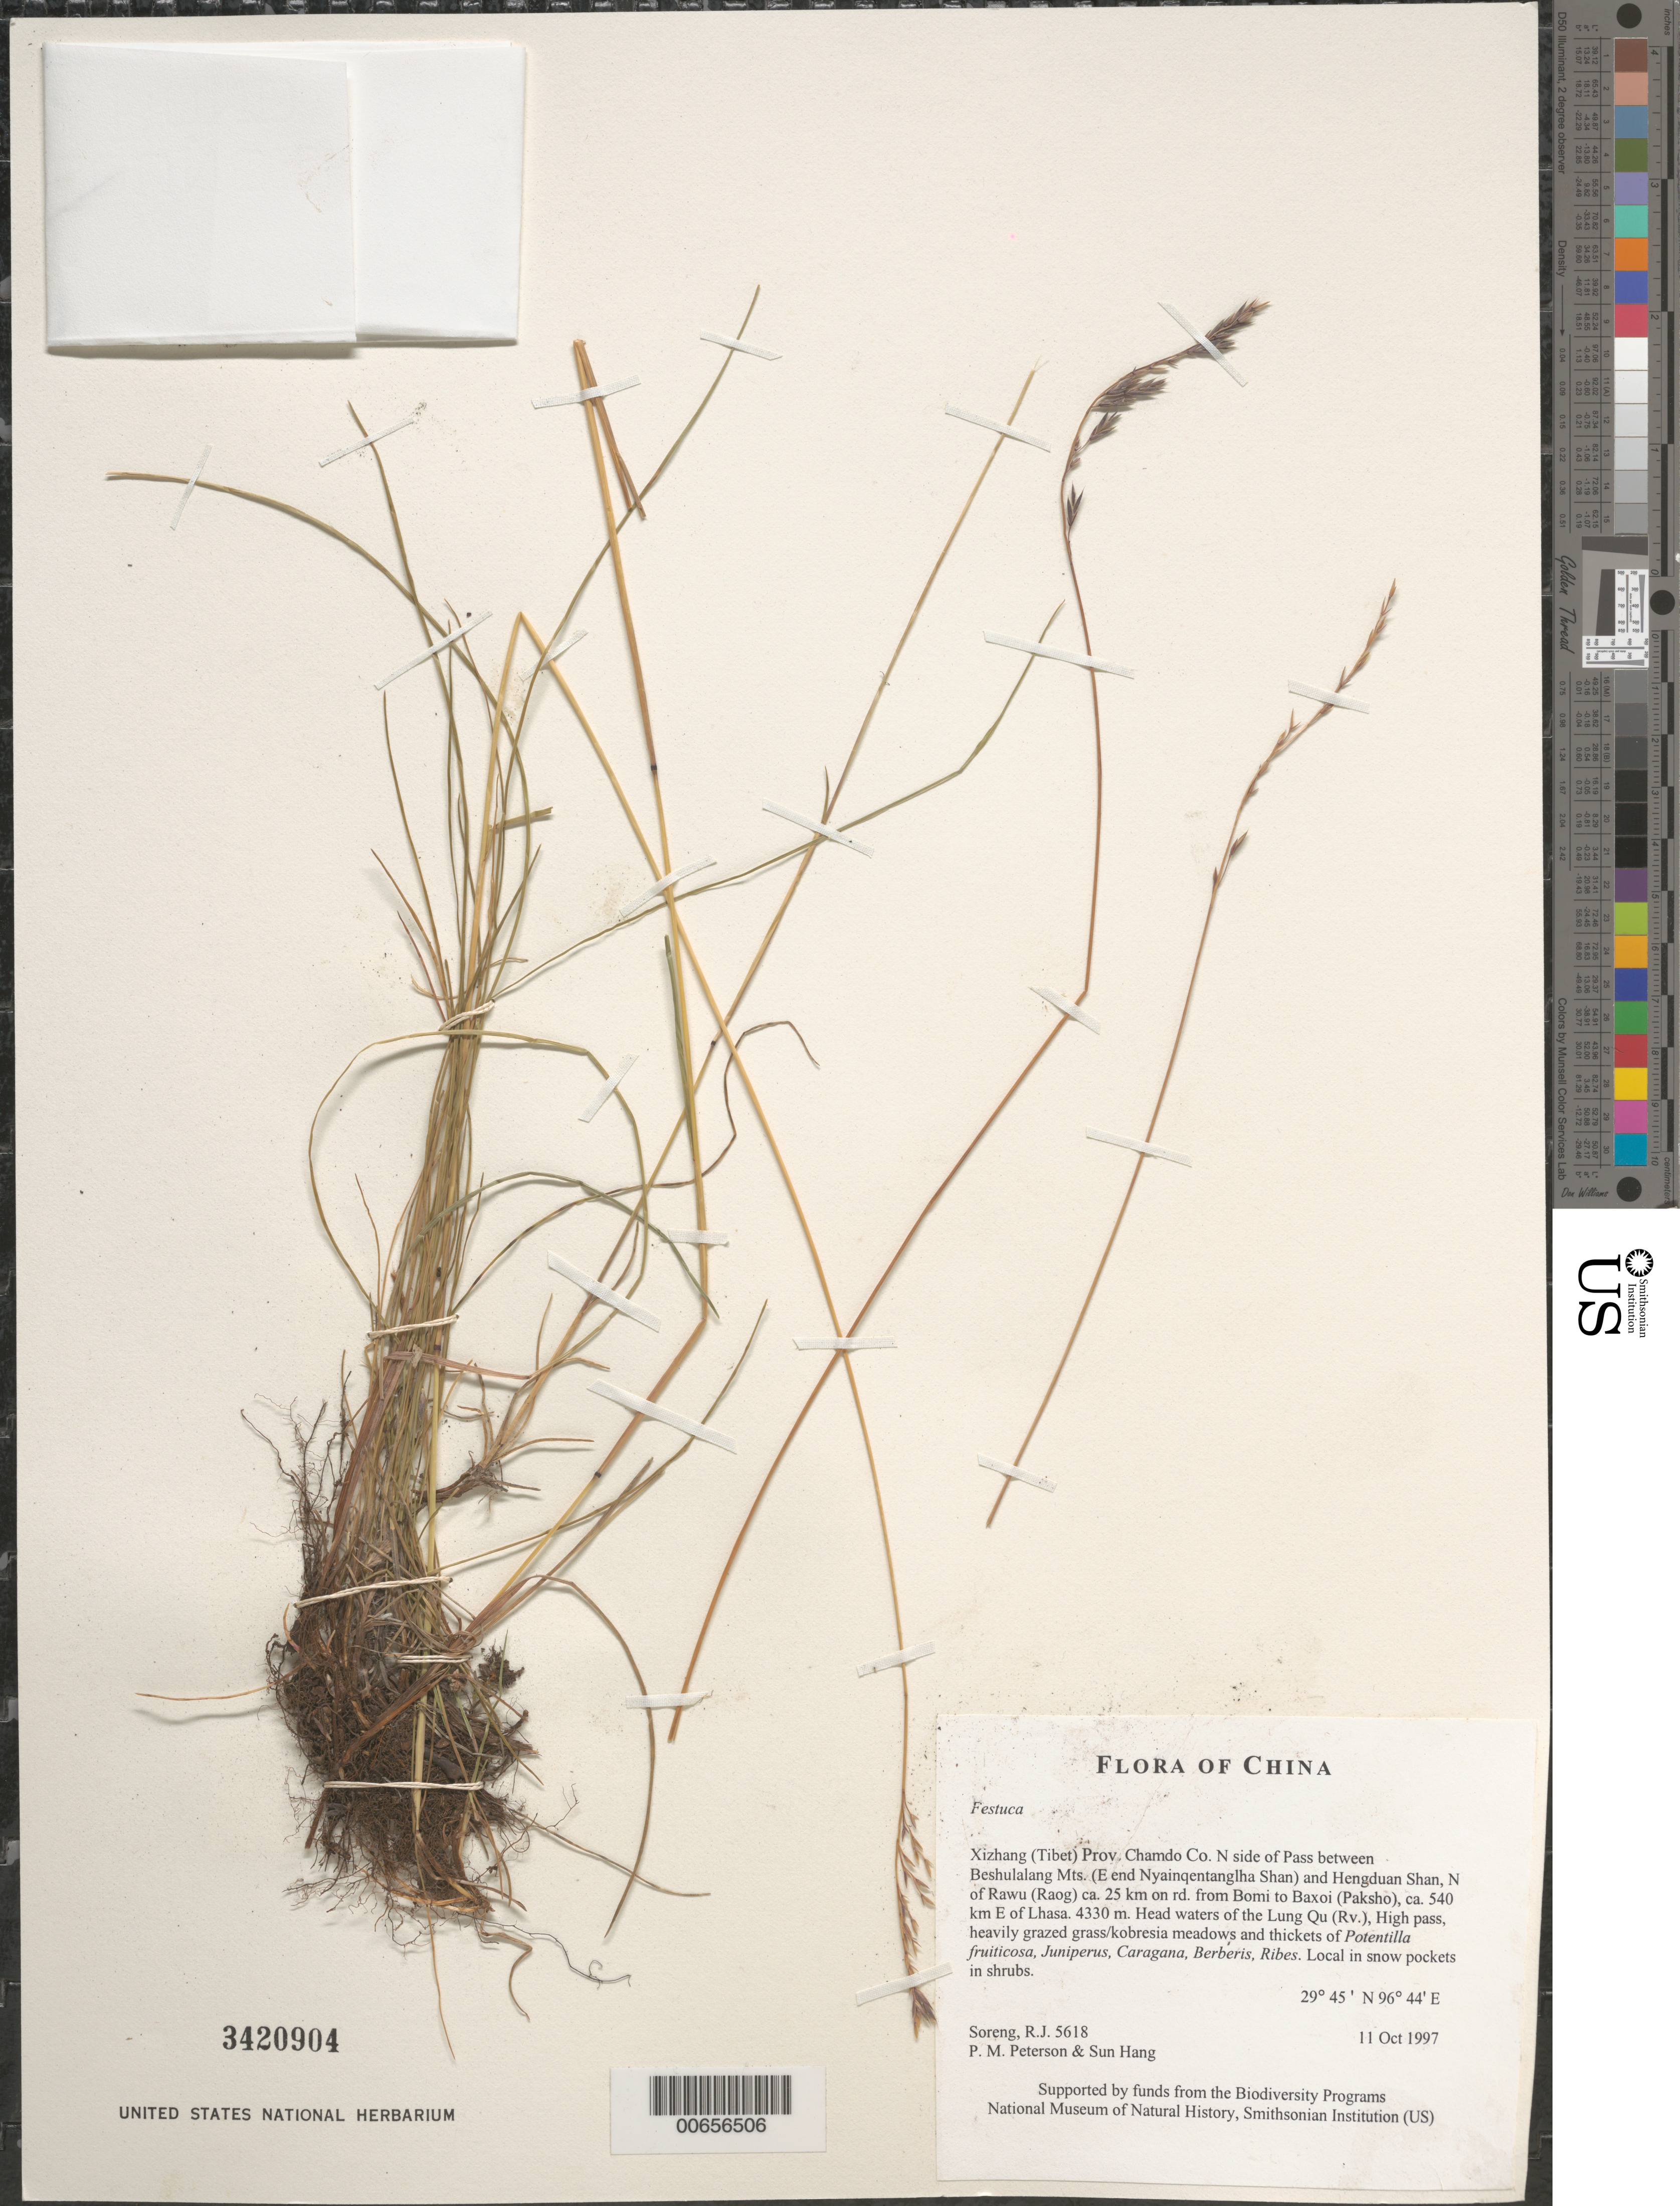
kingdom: Plantae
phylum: Tracheophyta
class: Liliopsida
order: Poales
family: Poaceae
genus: Festuca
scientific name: Festuca sp.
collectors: R. J. Soreng, P. M. Peterson & Sun Hang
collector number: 5618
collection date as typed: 11 Oct 1997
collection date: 1997-10-11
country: China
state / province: Xizang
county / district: Chamdo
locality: N side of Pass between Beshulalang Mts. (E end Nyainqentanglha Shan) and Hengduan Shan, N of Rawu (Raog) ca. 25 km on rd. from Bomi to Baxoi (Paksho), ca. 540 km E of Lhasa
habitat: Head waters of the Lung Qu (Rv.), High pass, heavily grazed grass/kobresia meadows and thickets of Potentilla fruiticosa,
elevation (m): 4330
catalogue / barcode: US 3420904